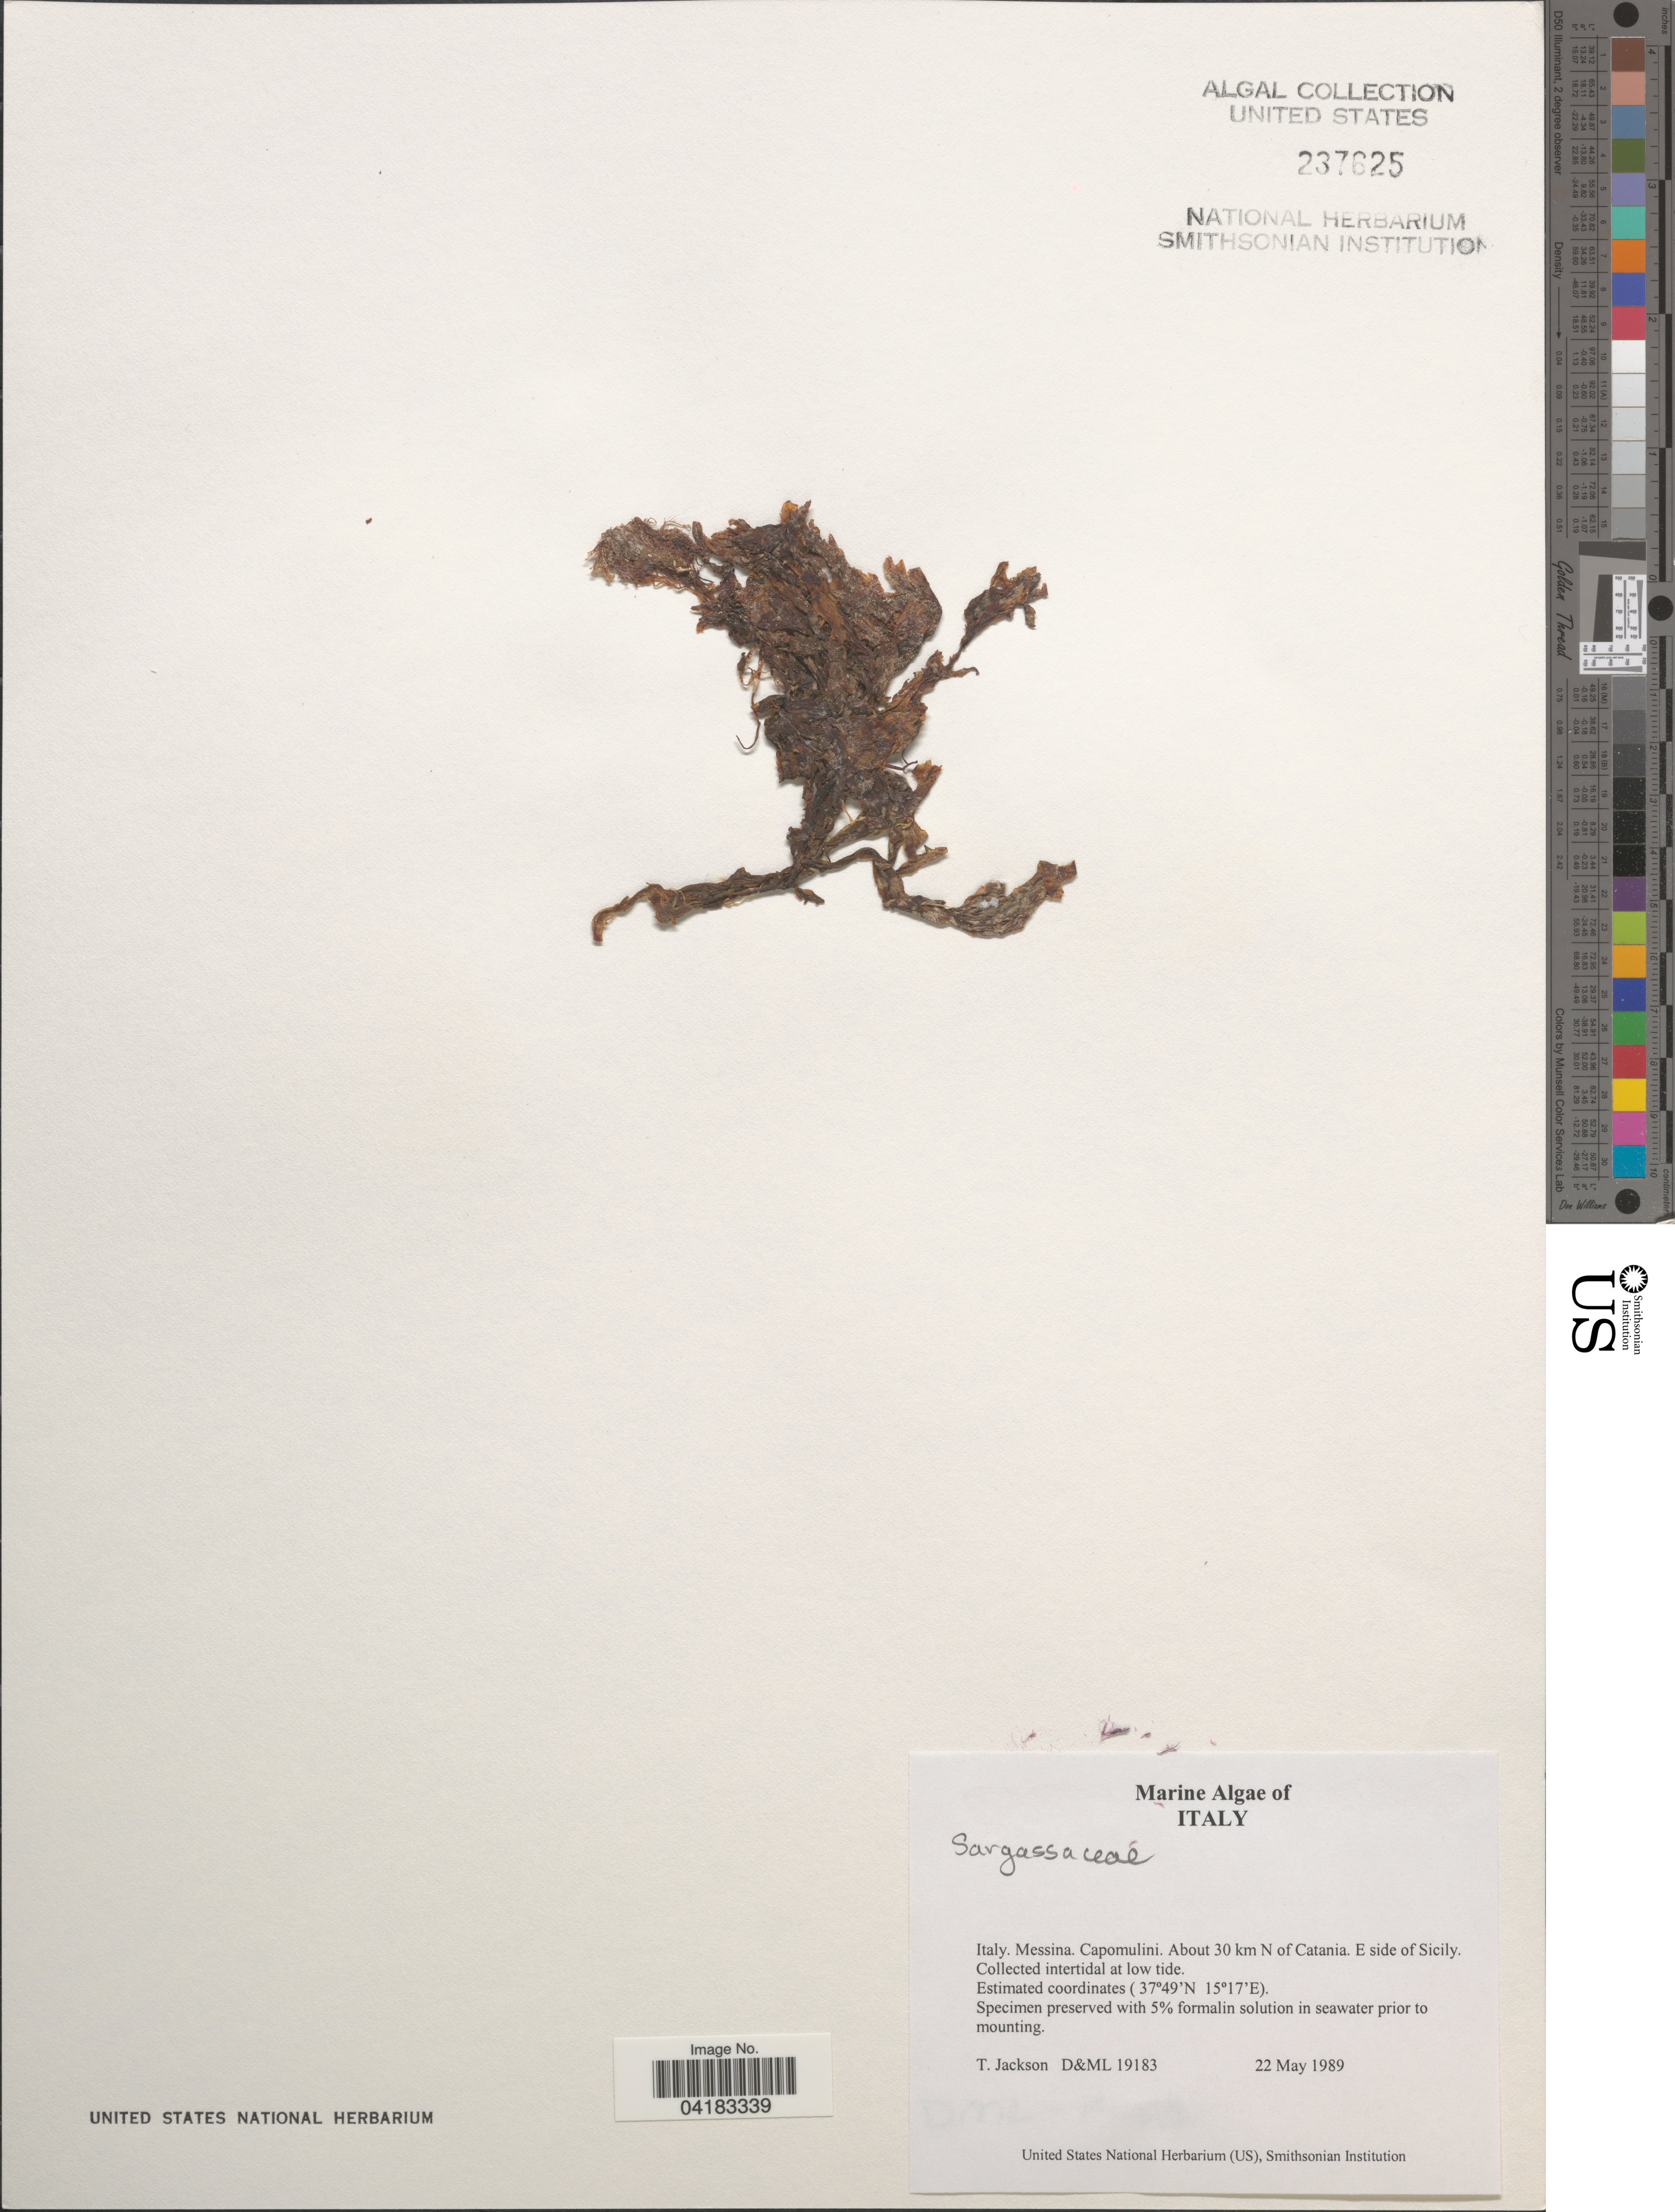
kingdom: Chromista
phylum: Ochrophyta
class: Phaeophyceae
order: Fucales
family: Sargassaceae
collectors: T. Jackson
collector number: D&ML19183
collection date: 1989-05-22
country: Italy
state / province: Siciliana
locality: Messina. Capomulini. About 30 km N of Catania. E side of Sicily.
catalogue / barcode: US 237625